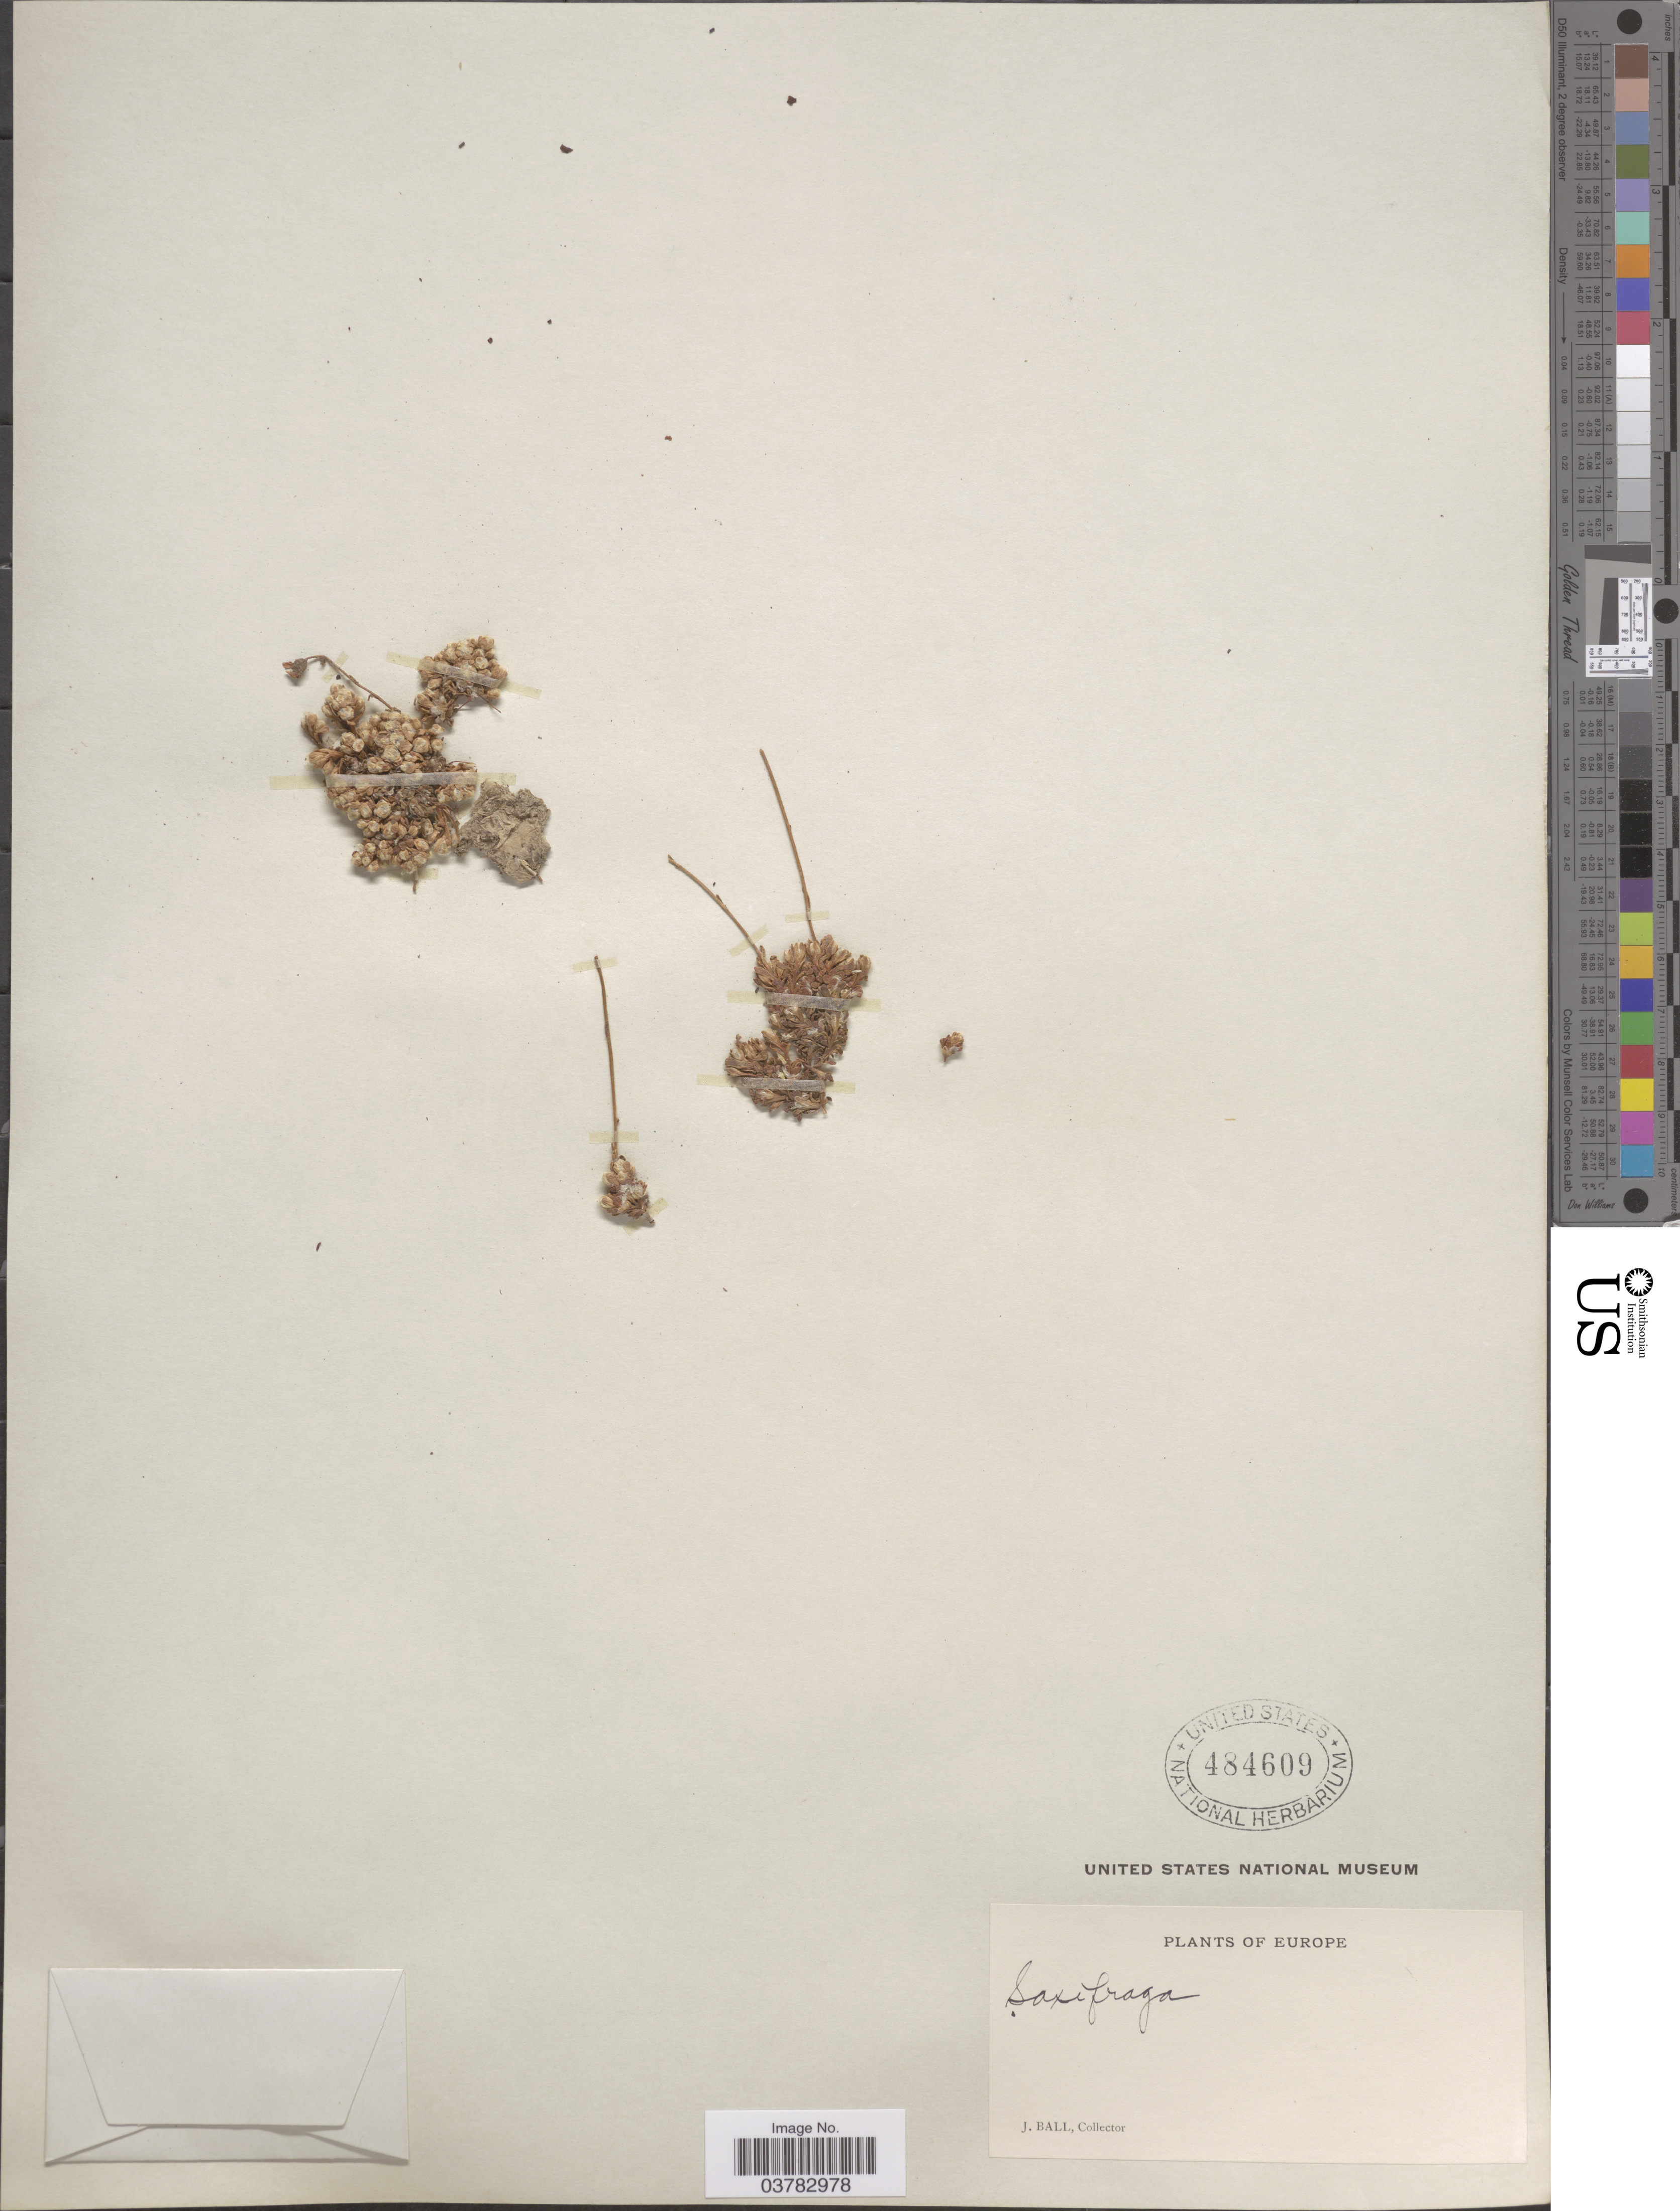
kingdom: Plantae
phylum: Tracheophyta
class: Magnoliopsida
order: Saxifragales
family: Saxifragaceae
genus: Saxifraga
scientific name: Saxifraga sp.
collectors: J. Ball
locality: Europe.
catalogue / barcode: US 484609